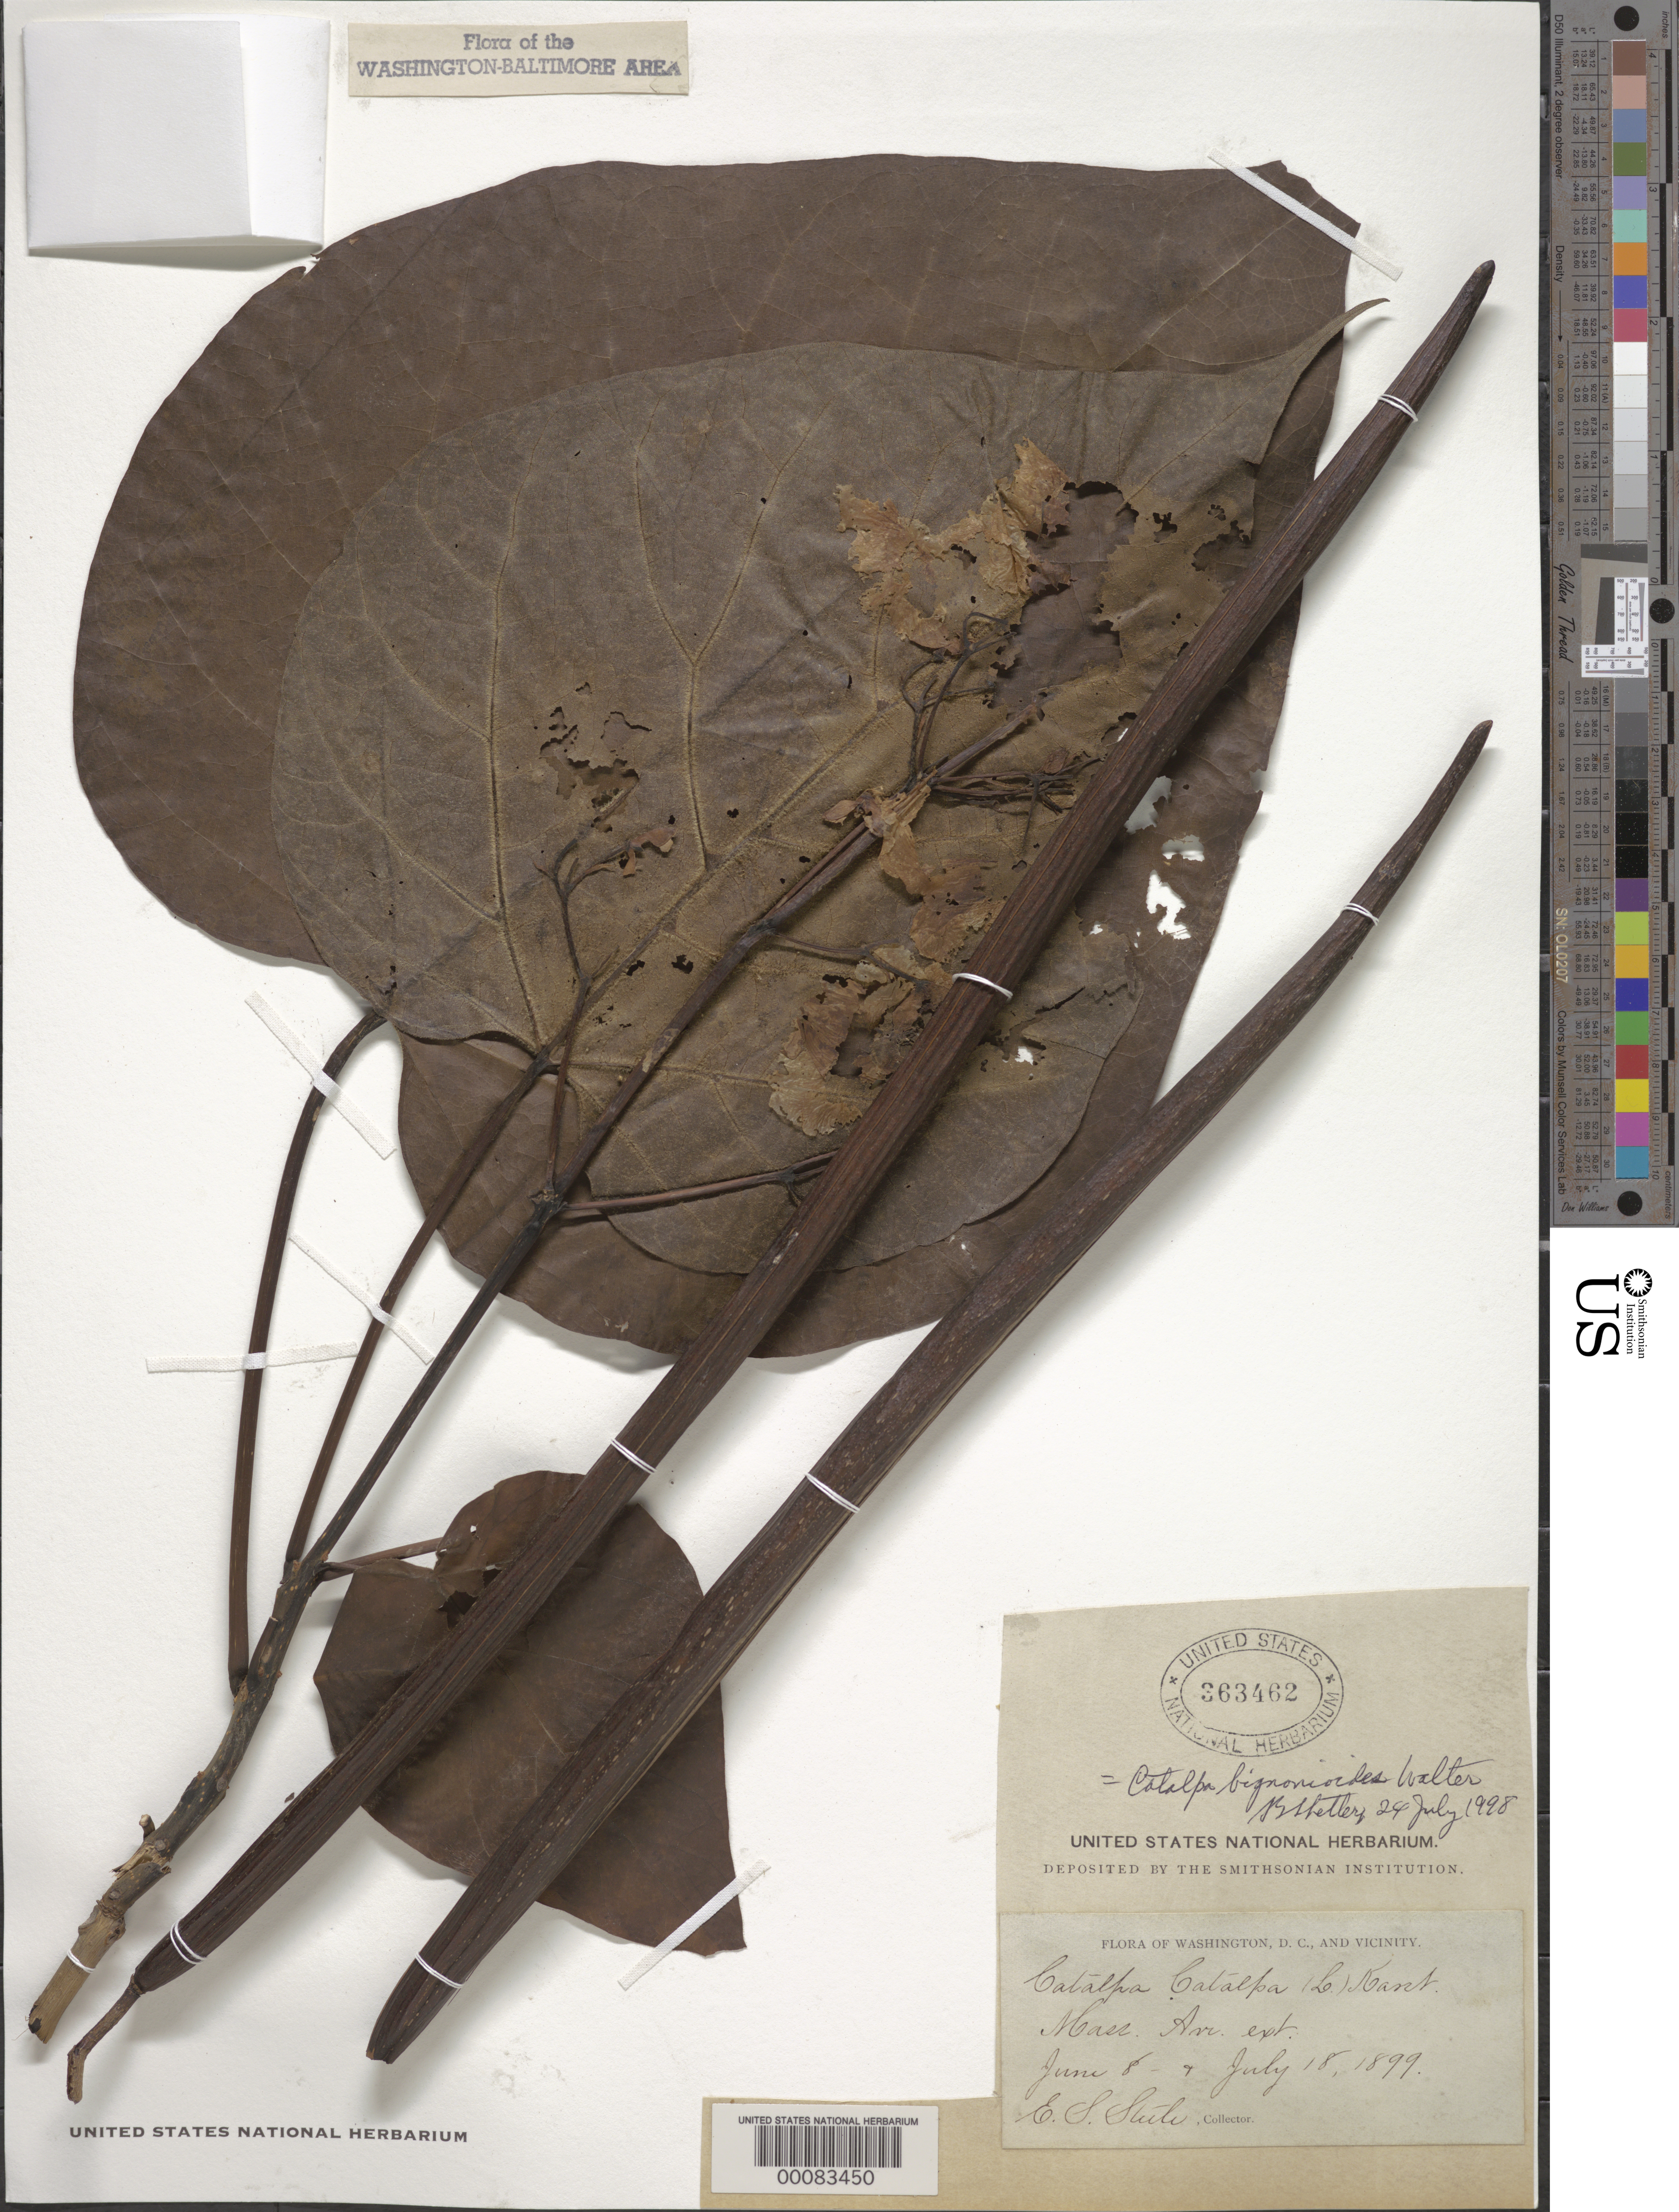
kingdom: Plantae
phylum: Tracheophyta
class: Magnoliopsida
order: Lamiales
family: Bignoniaceae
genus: Catalpa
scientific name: Catalpa bignonioides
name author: Walter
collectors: E. Steele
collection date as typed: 08 Jun 1899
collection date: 1899-06-08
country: United States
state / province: District of Columbia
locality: Mass. Ave. ext.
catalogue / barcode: US 363462